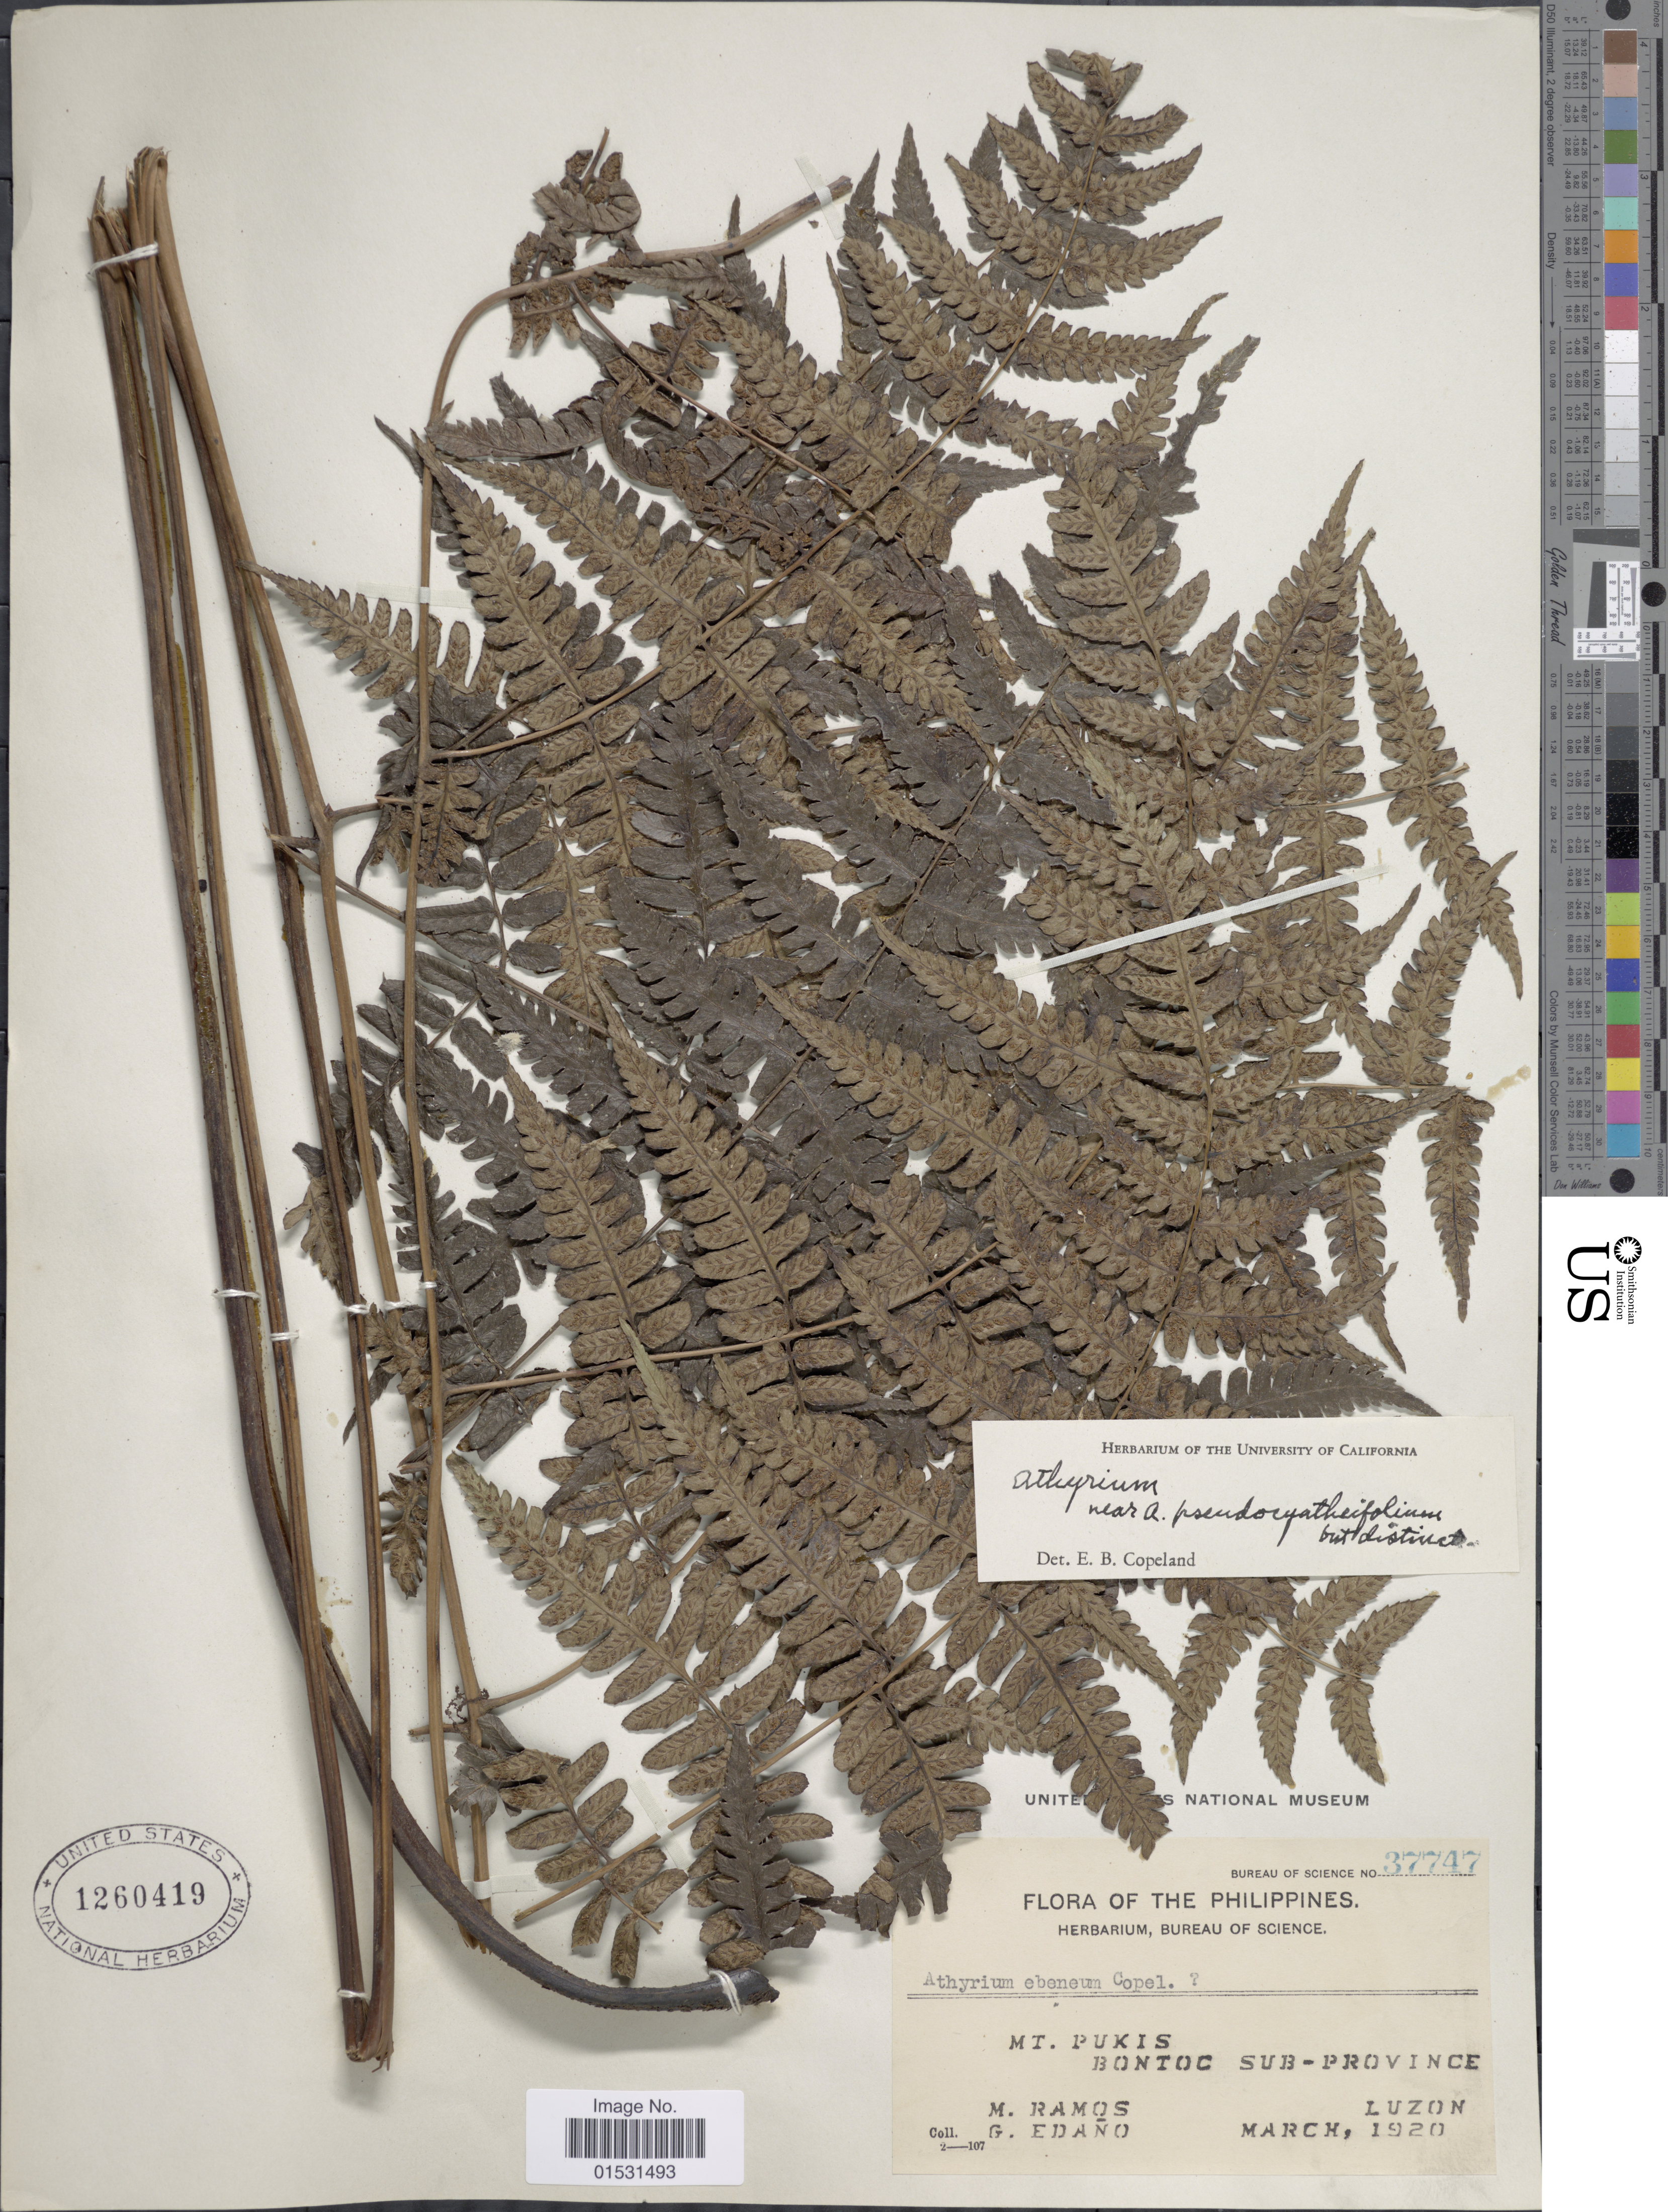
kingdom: Plantae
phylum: Tracheophyta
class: Polypodiopsida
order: Polypodiales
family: Athyriaceae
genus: Athyrium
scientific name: Athyrium pseudocyatheifolium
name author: (Rosenst.) Copel.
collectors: M. Ramos & G. Edaño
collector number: Bureau of Science 37747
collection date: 1920-03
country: Philippines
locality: Mt. Pukis. Bontoc Sub-province. Luzon.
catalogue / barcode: US 1260419